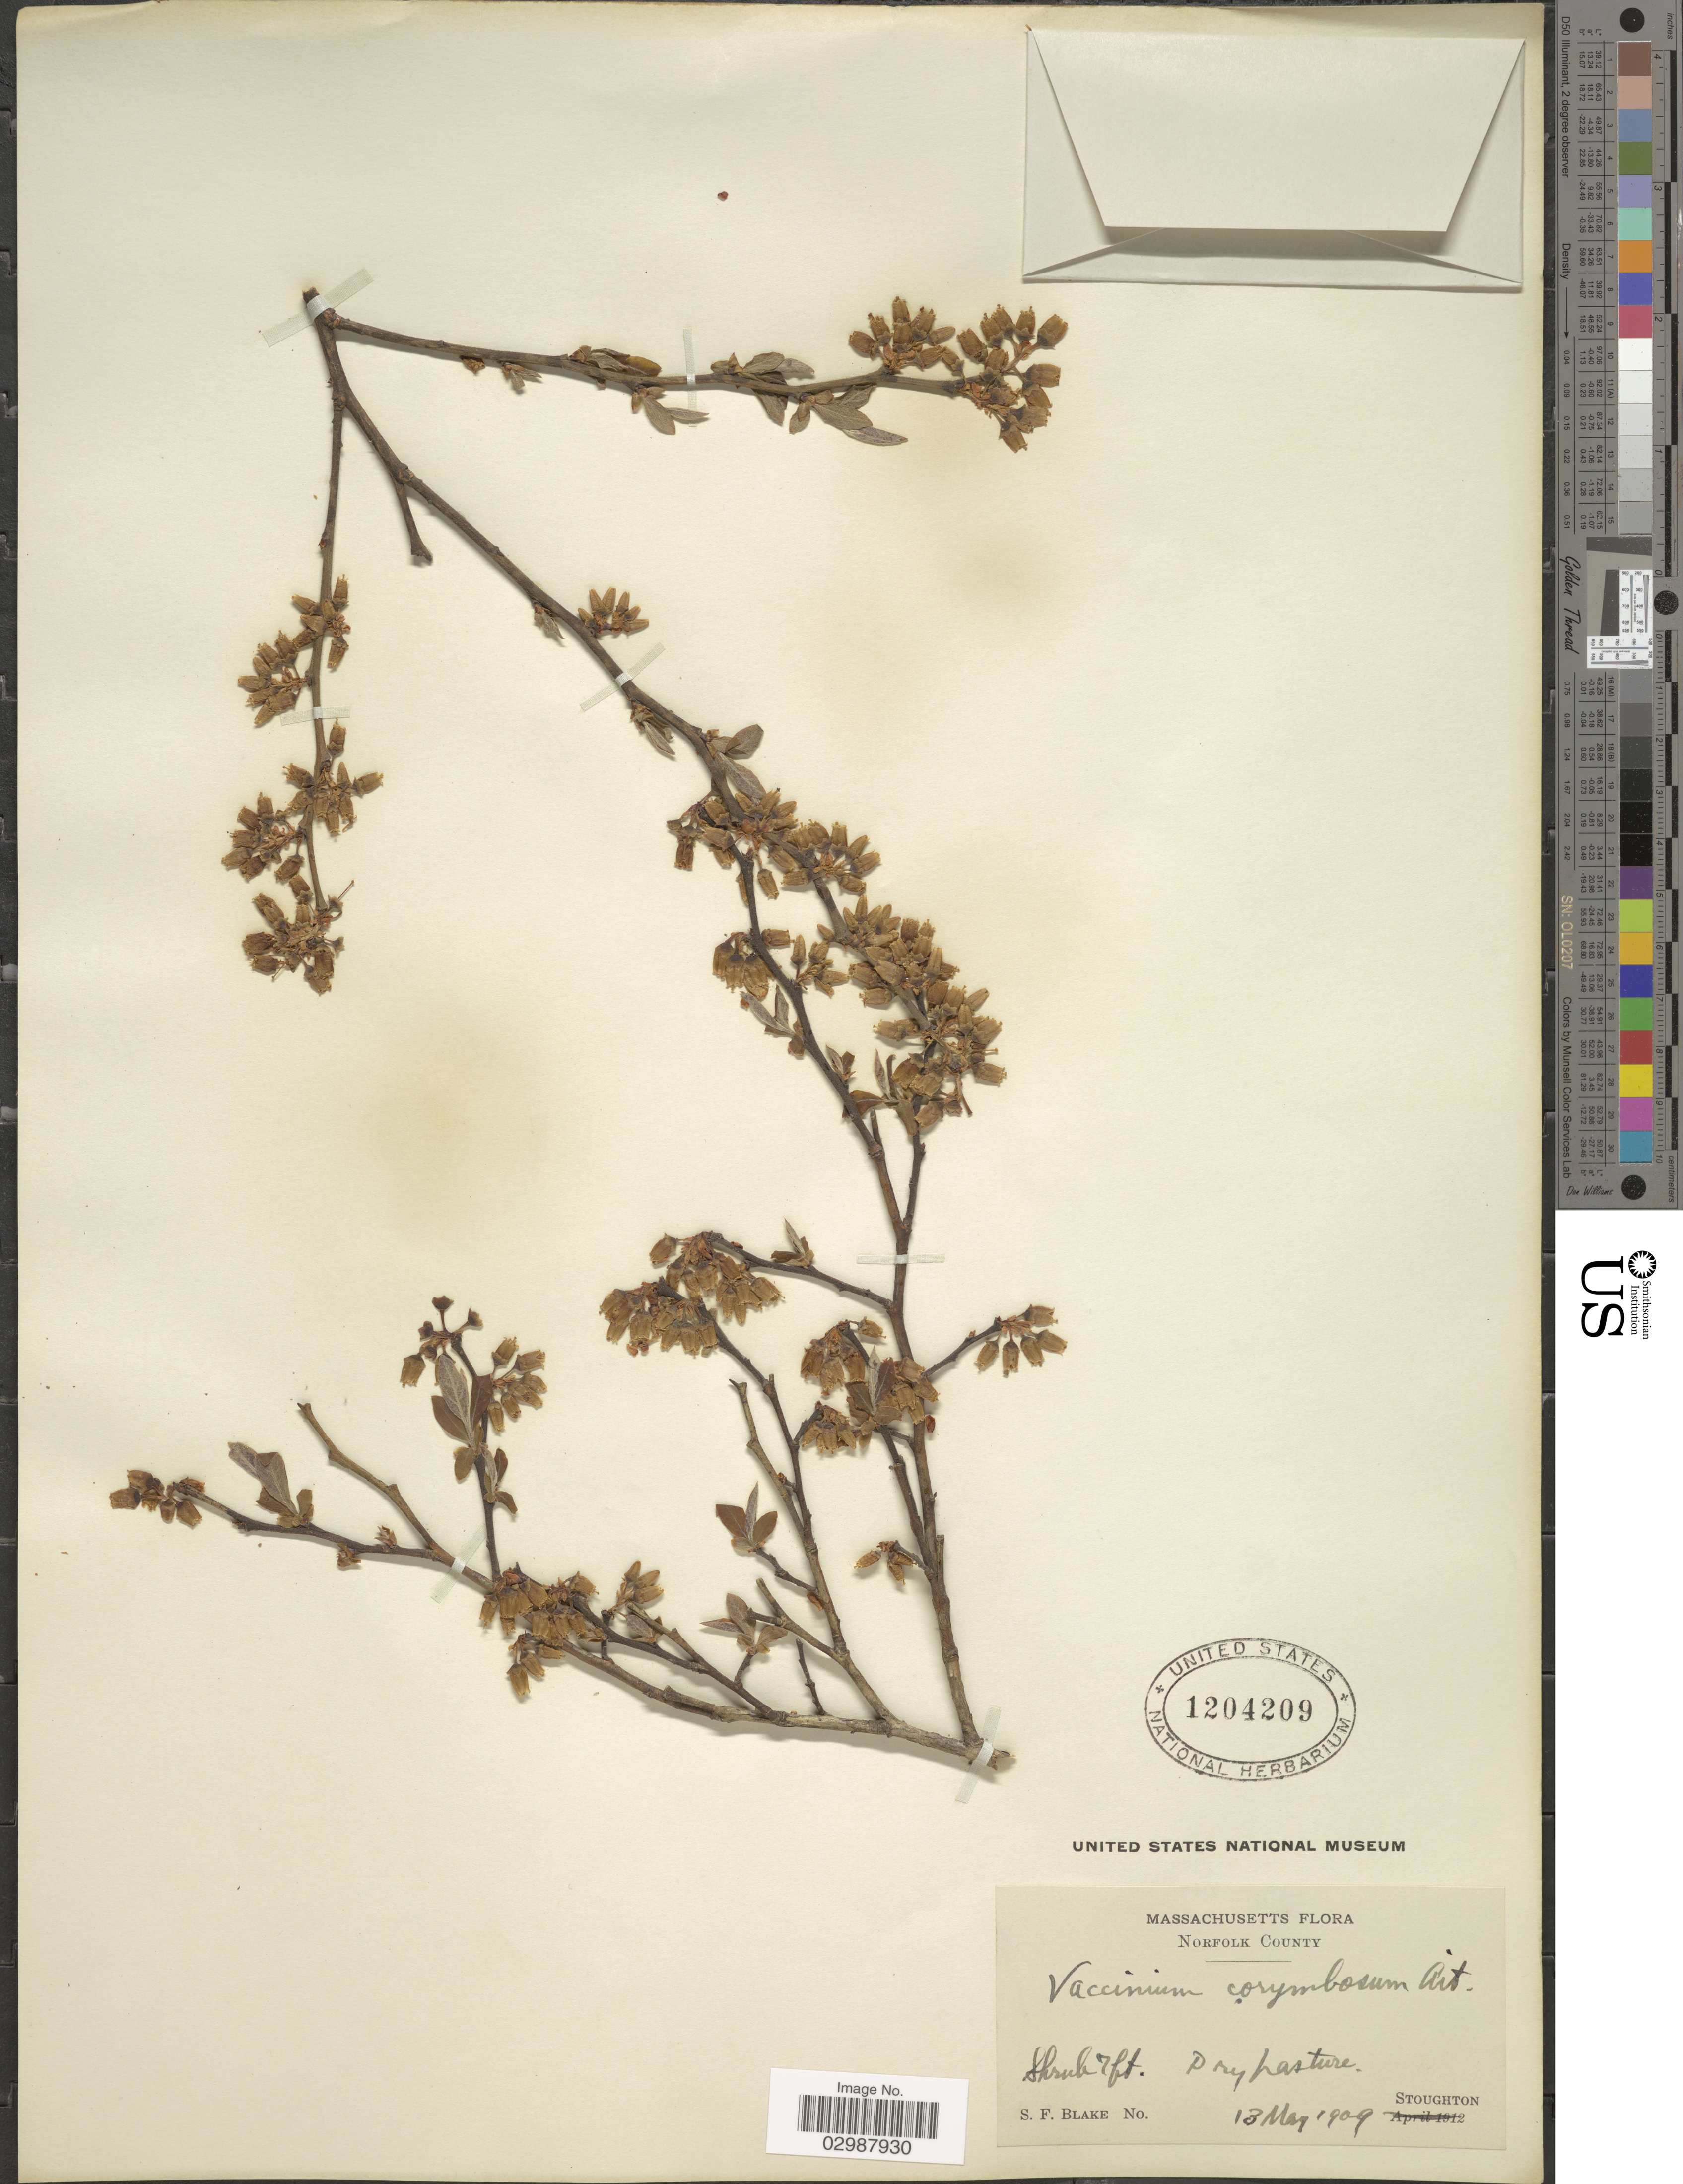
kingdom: Plantae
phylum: Tracheophyta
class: Magnoliopsida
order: Ericales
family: Ericaceae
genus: Vaccinium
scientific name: Vaccinium corymbosum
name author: L.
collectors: S. Blake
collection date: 1909-05-13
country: United States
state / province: Massachusetts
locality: Norfolk County. Dry pasture. Stoughton.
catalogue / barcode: US 1204209